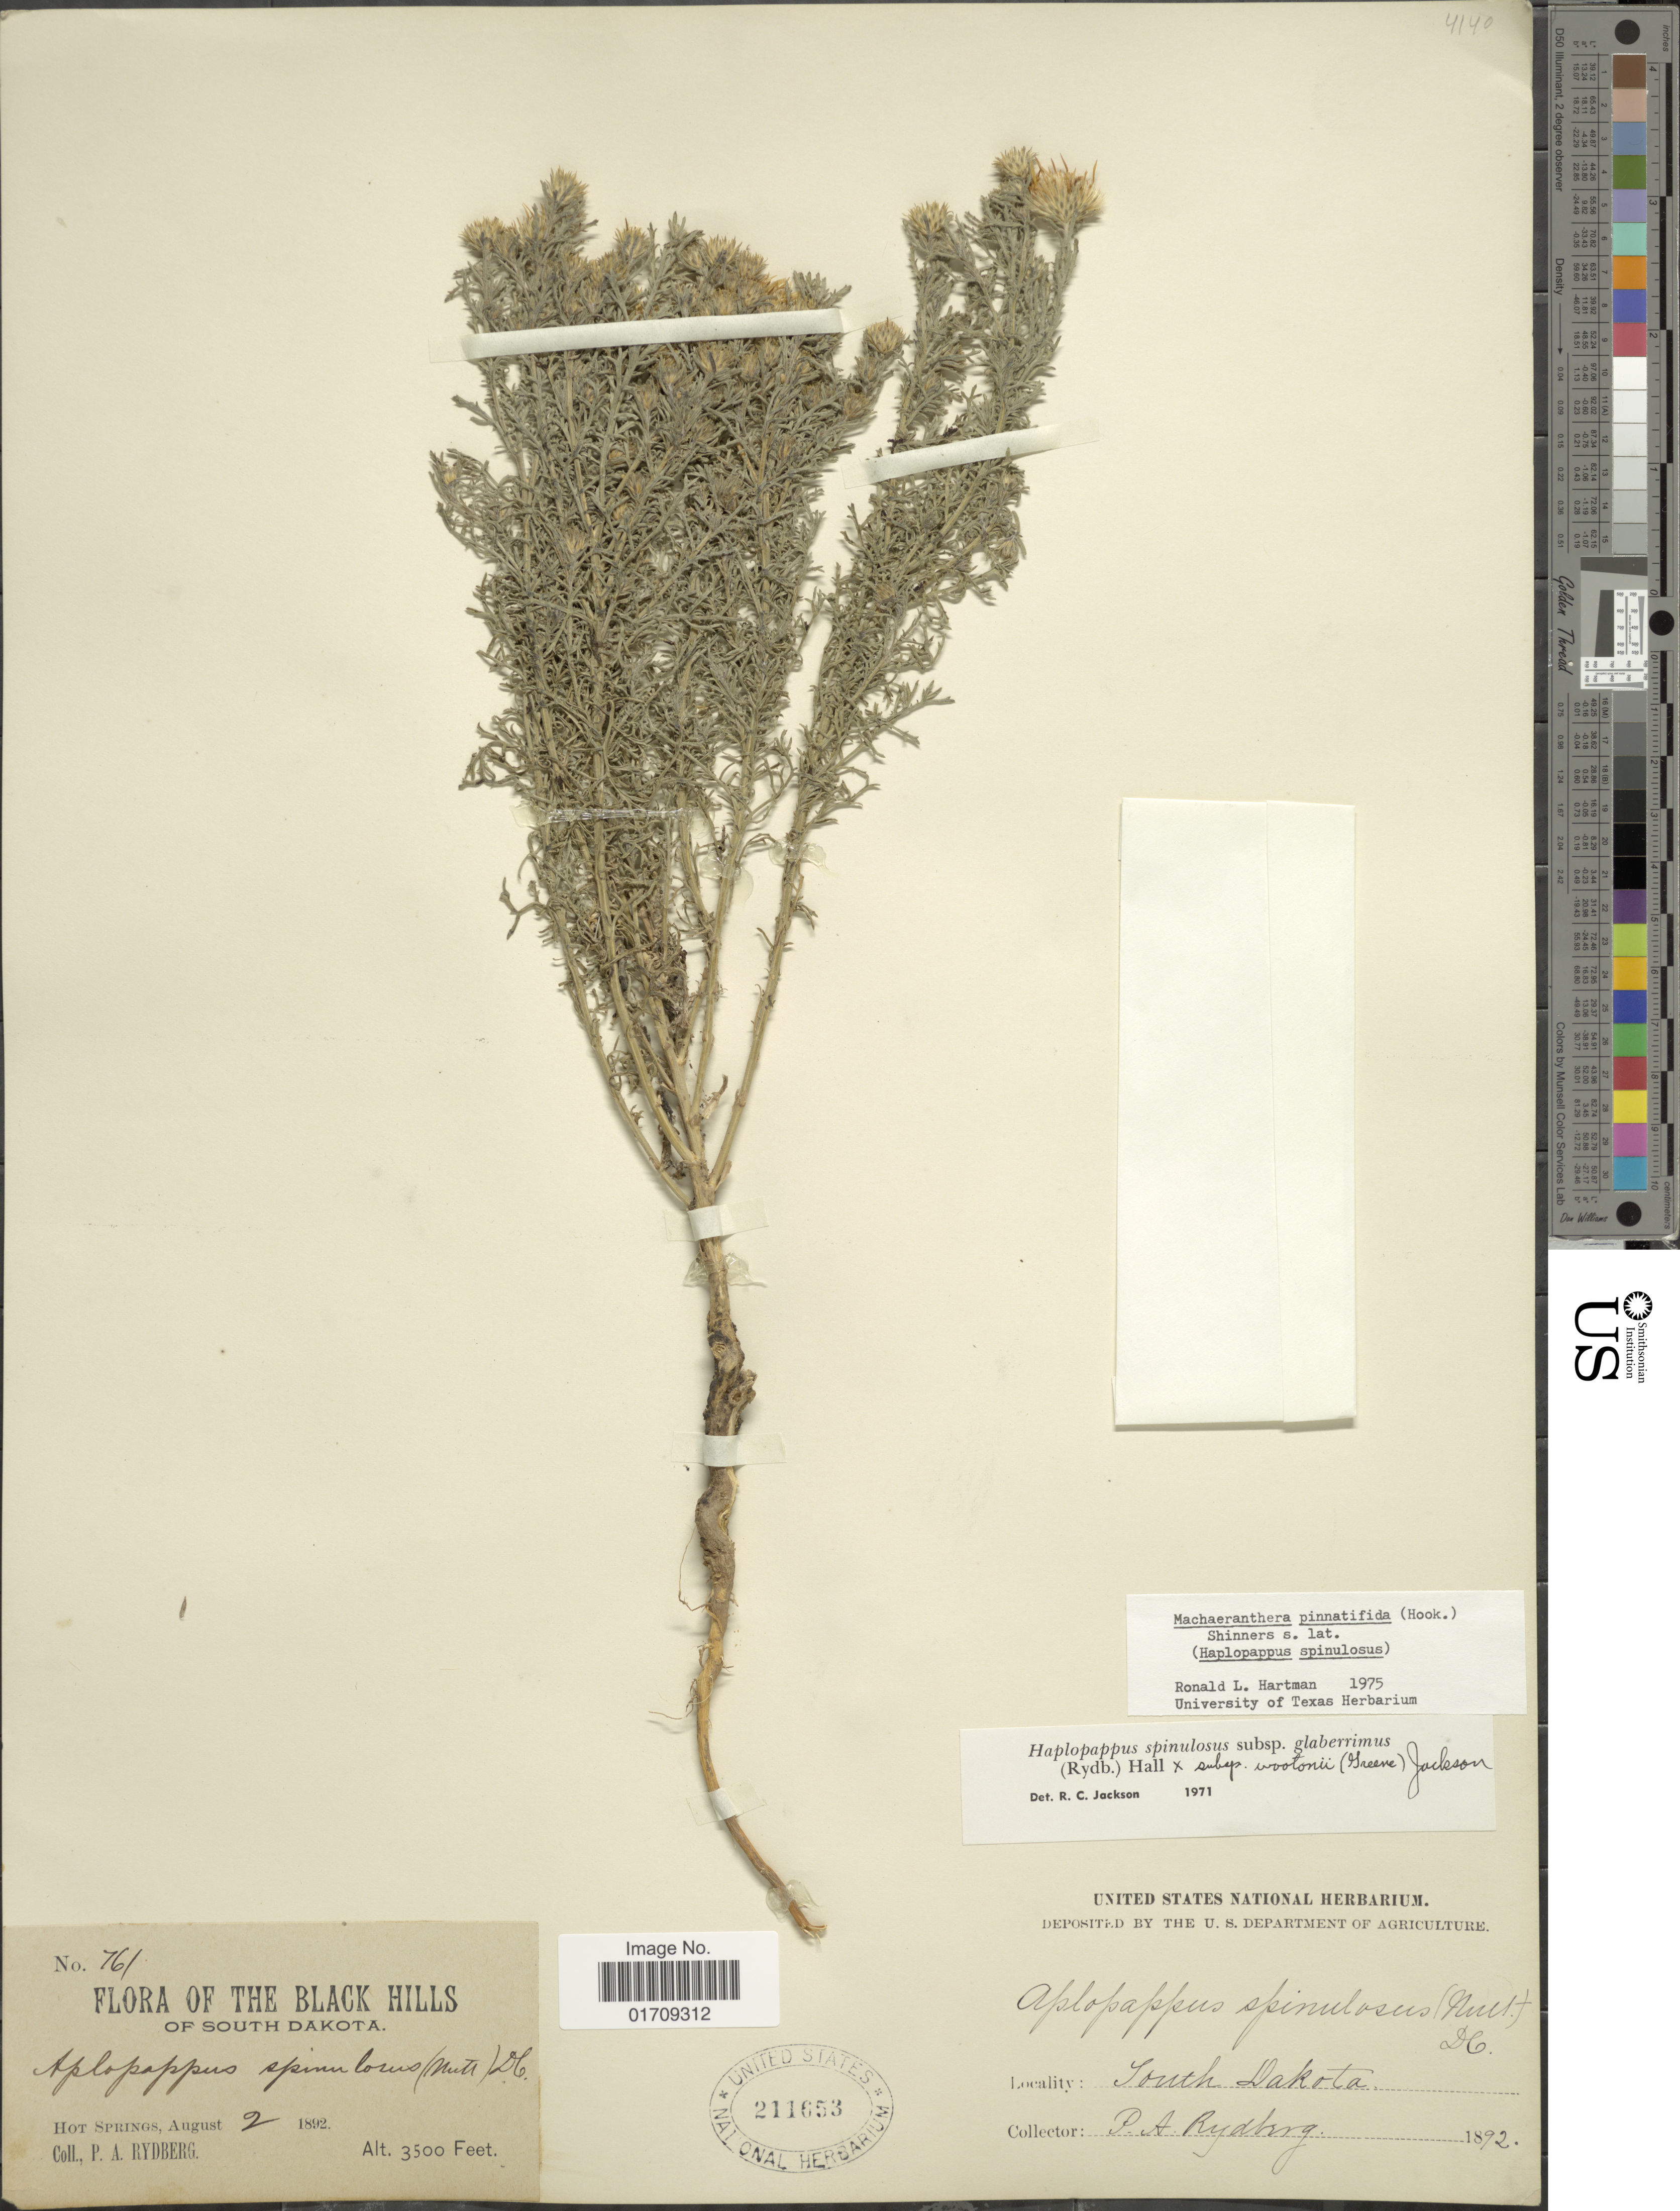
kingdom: Plantae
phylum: Tracheophyta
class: Magnoliopsida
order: Asterales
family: Asteraceae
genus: Machaeranthera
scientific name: Machaeranthera pinnatifida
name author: (Hook.) Shinners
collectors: P. A. Rydberg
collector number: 761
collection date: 1892-08-02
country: United States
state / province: South Dakota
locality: The Black Hills, Hot Springs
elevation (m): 1067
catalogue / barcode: US 211653